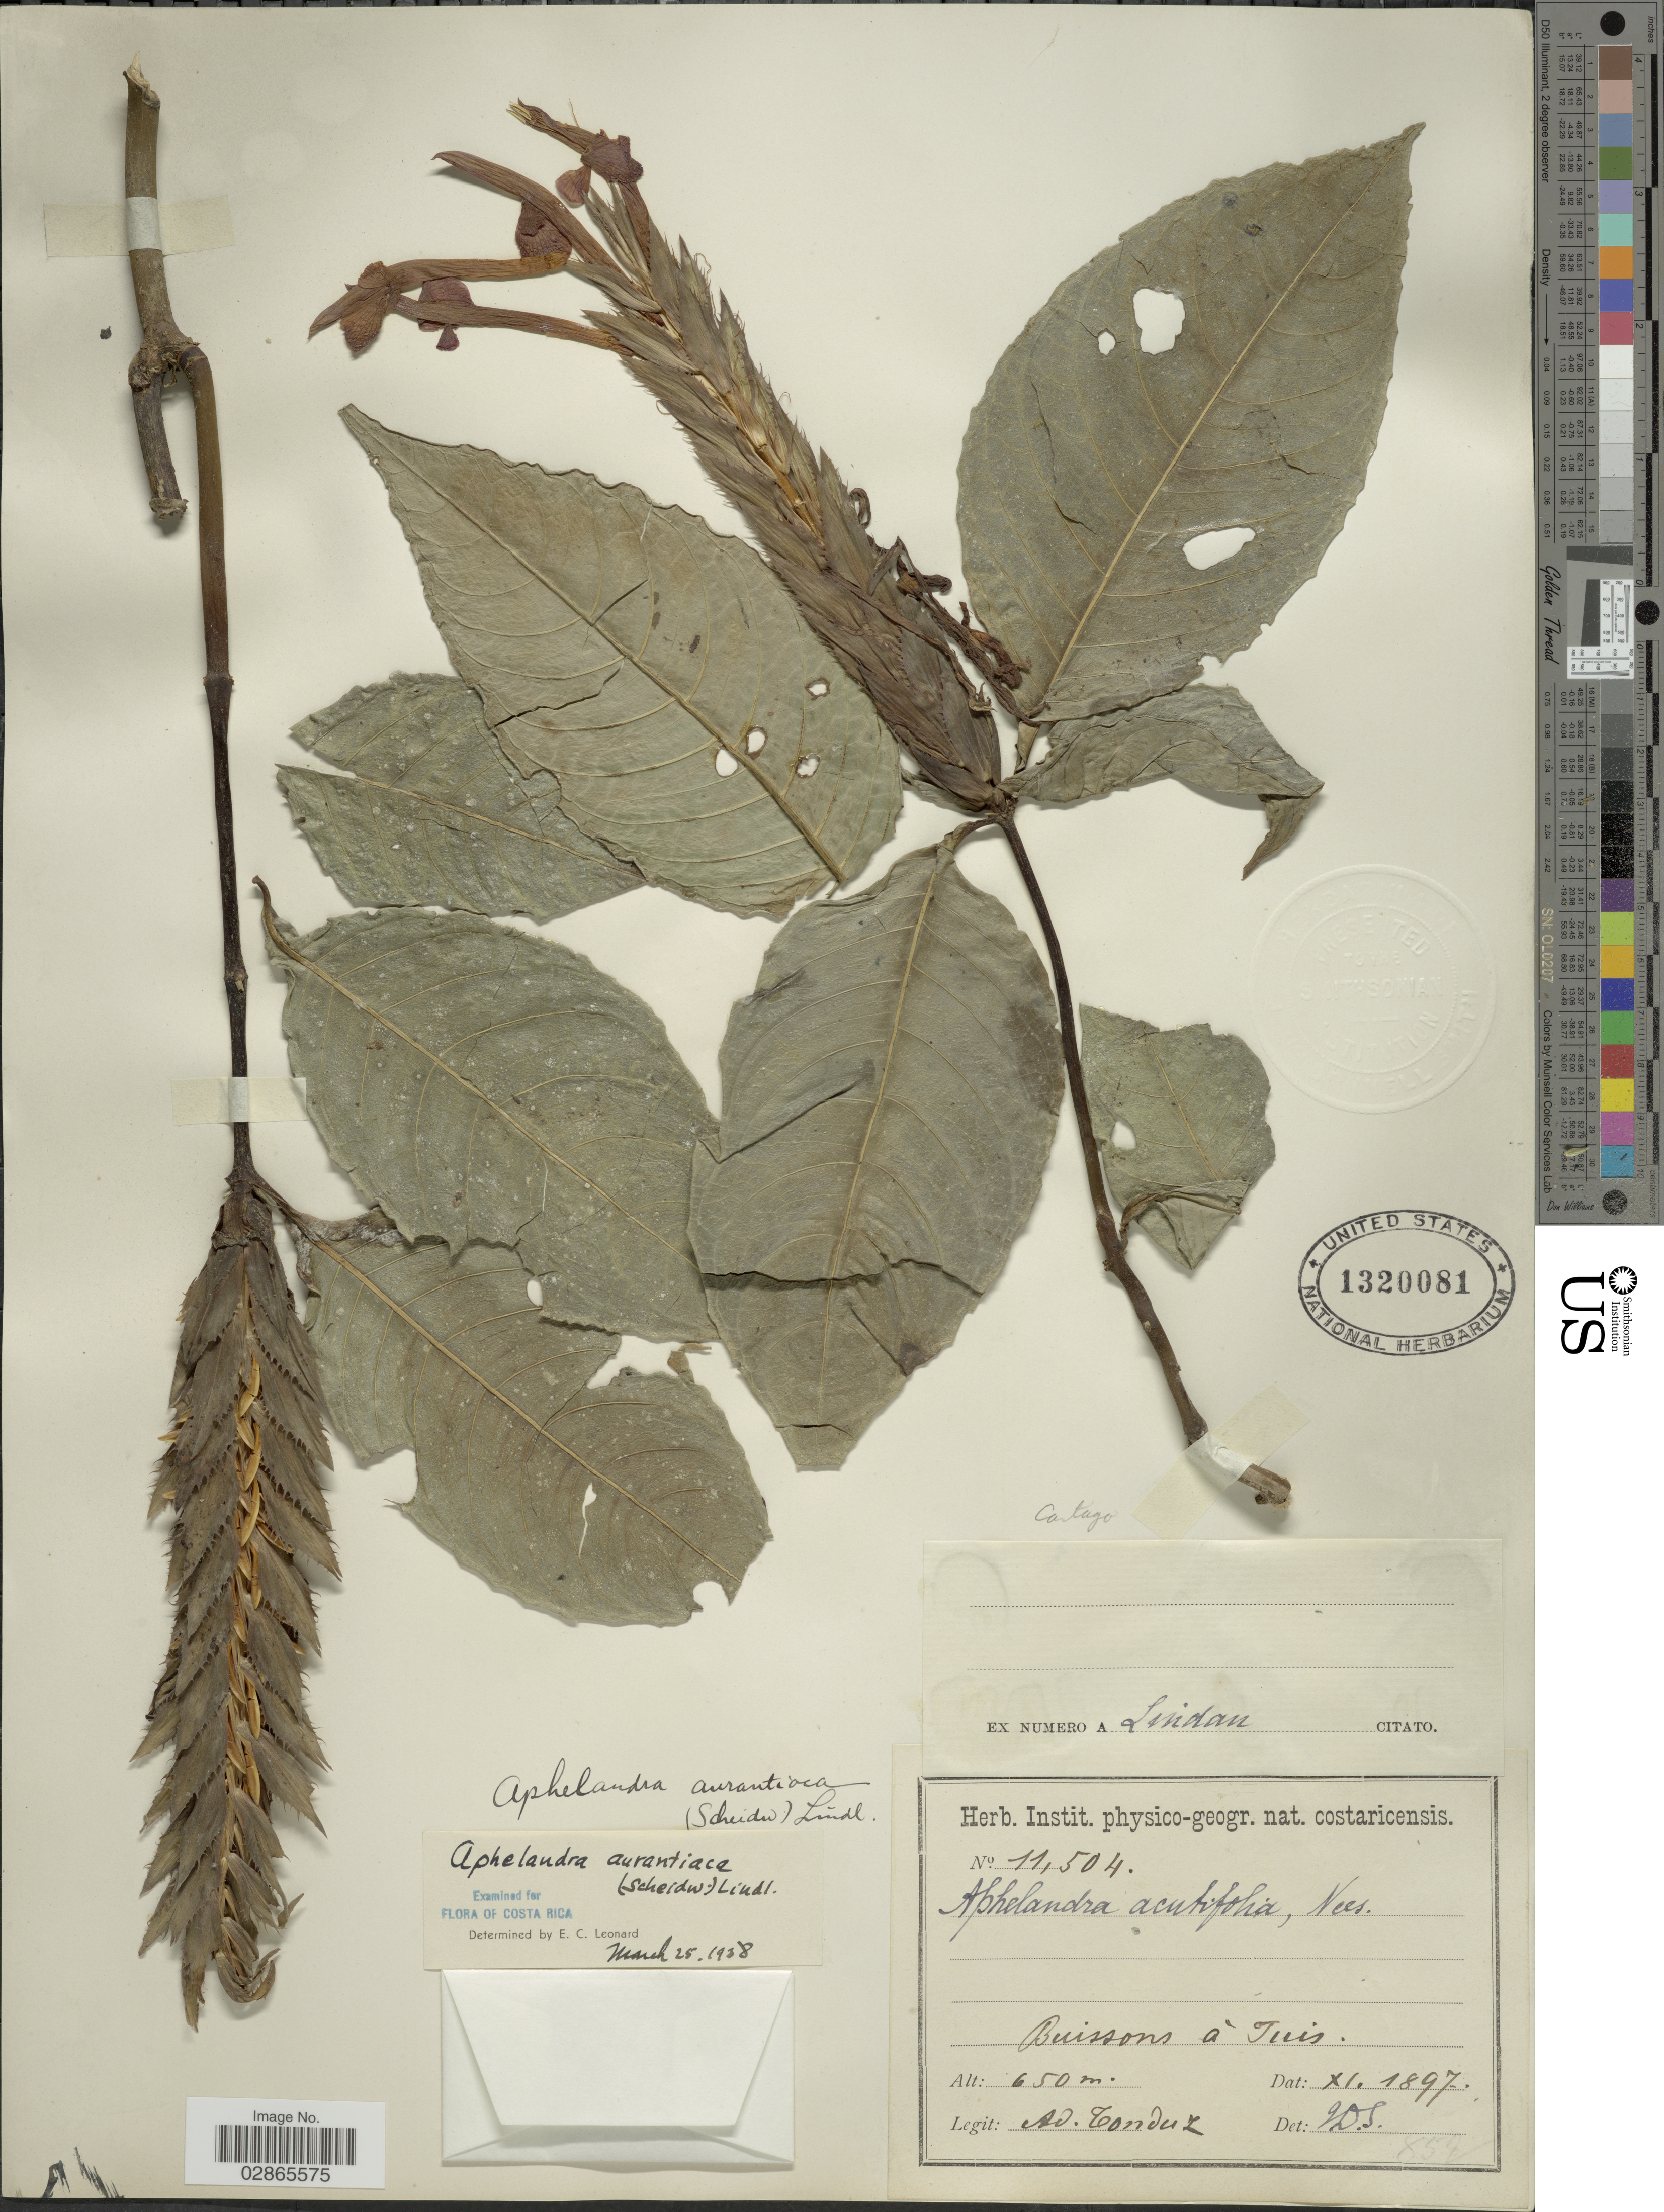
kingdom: Plantae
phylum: Tracheophyta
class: Magnoliopsida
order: Lamiales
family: Acanthaceae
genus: Aphelandra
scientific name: Aphelandra aurantiaca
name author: (Scheidw.) Lindl.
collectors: A. Tonduz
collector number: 11504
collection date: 1897-12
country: Costa Rica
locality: Buissons á Tuis.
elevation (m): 650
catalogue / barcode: US 1320081